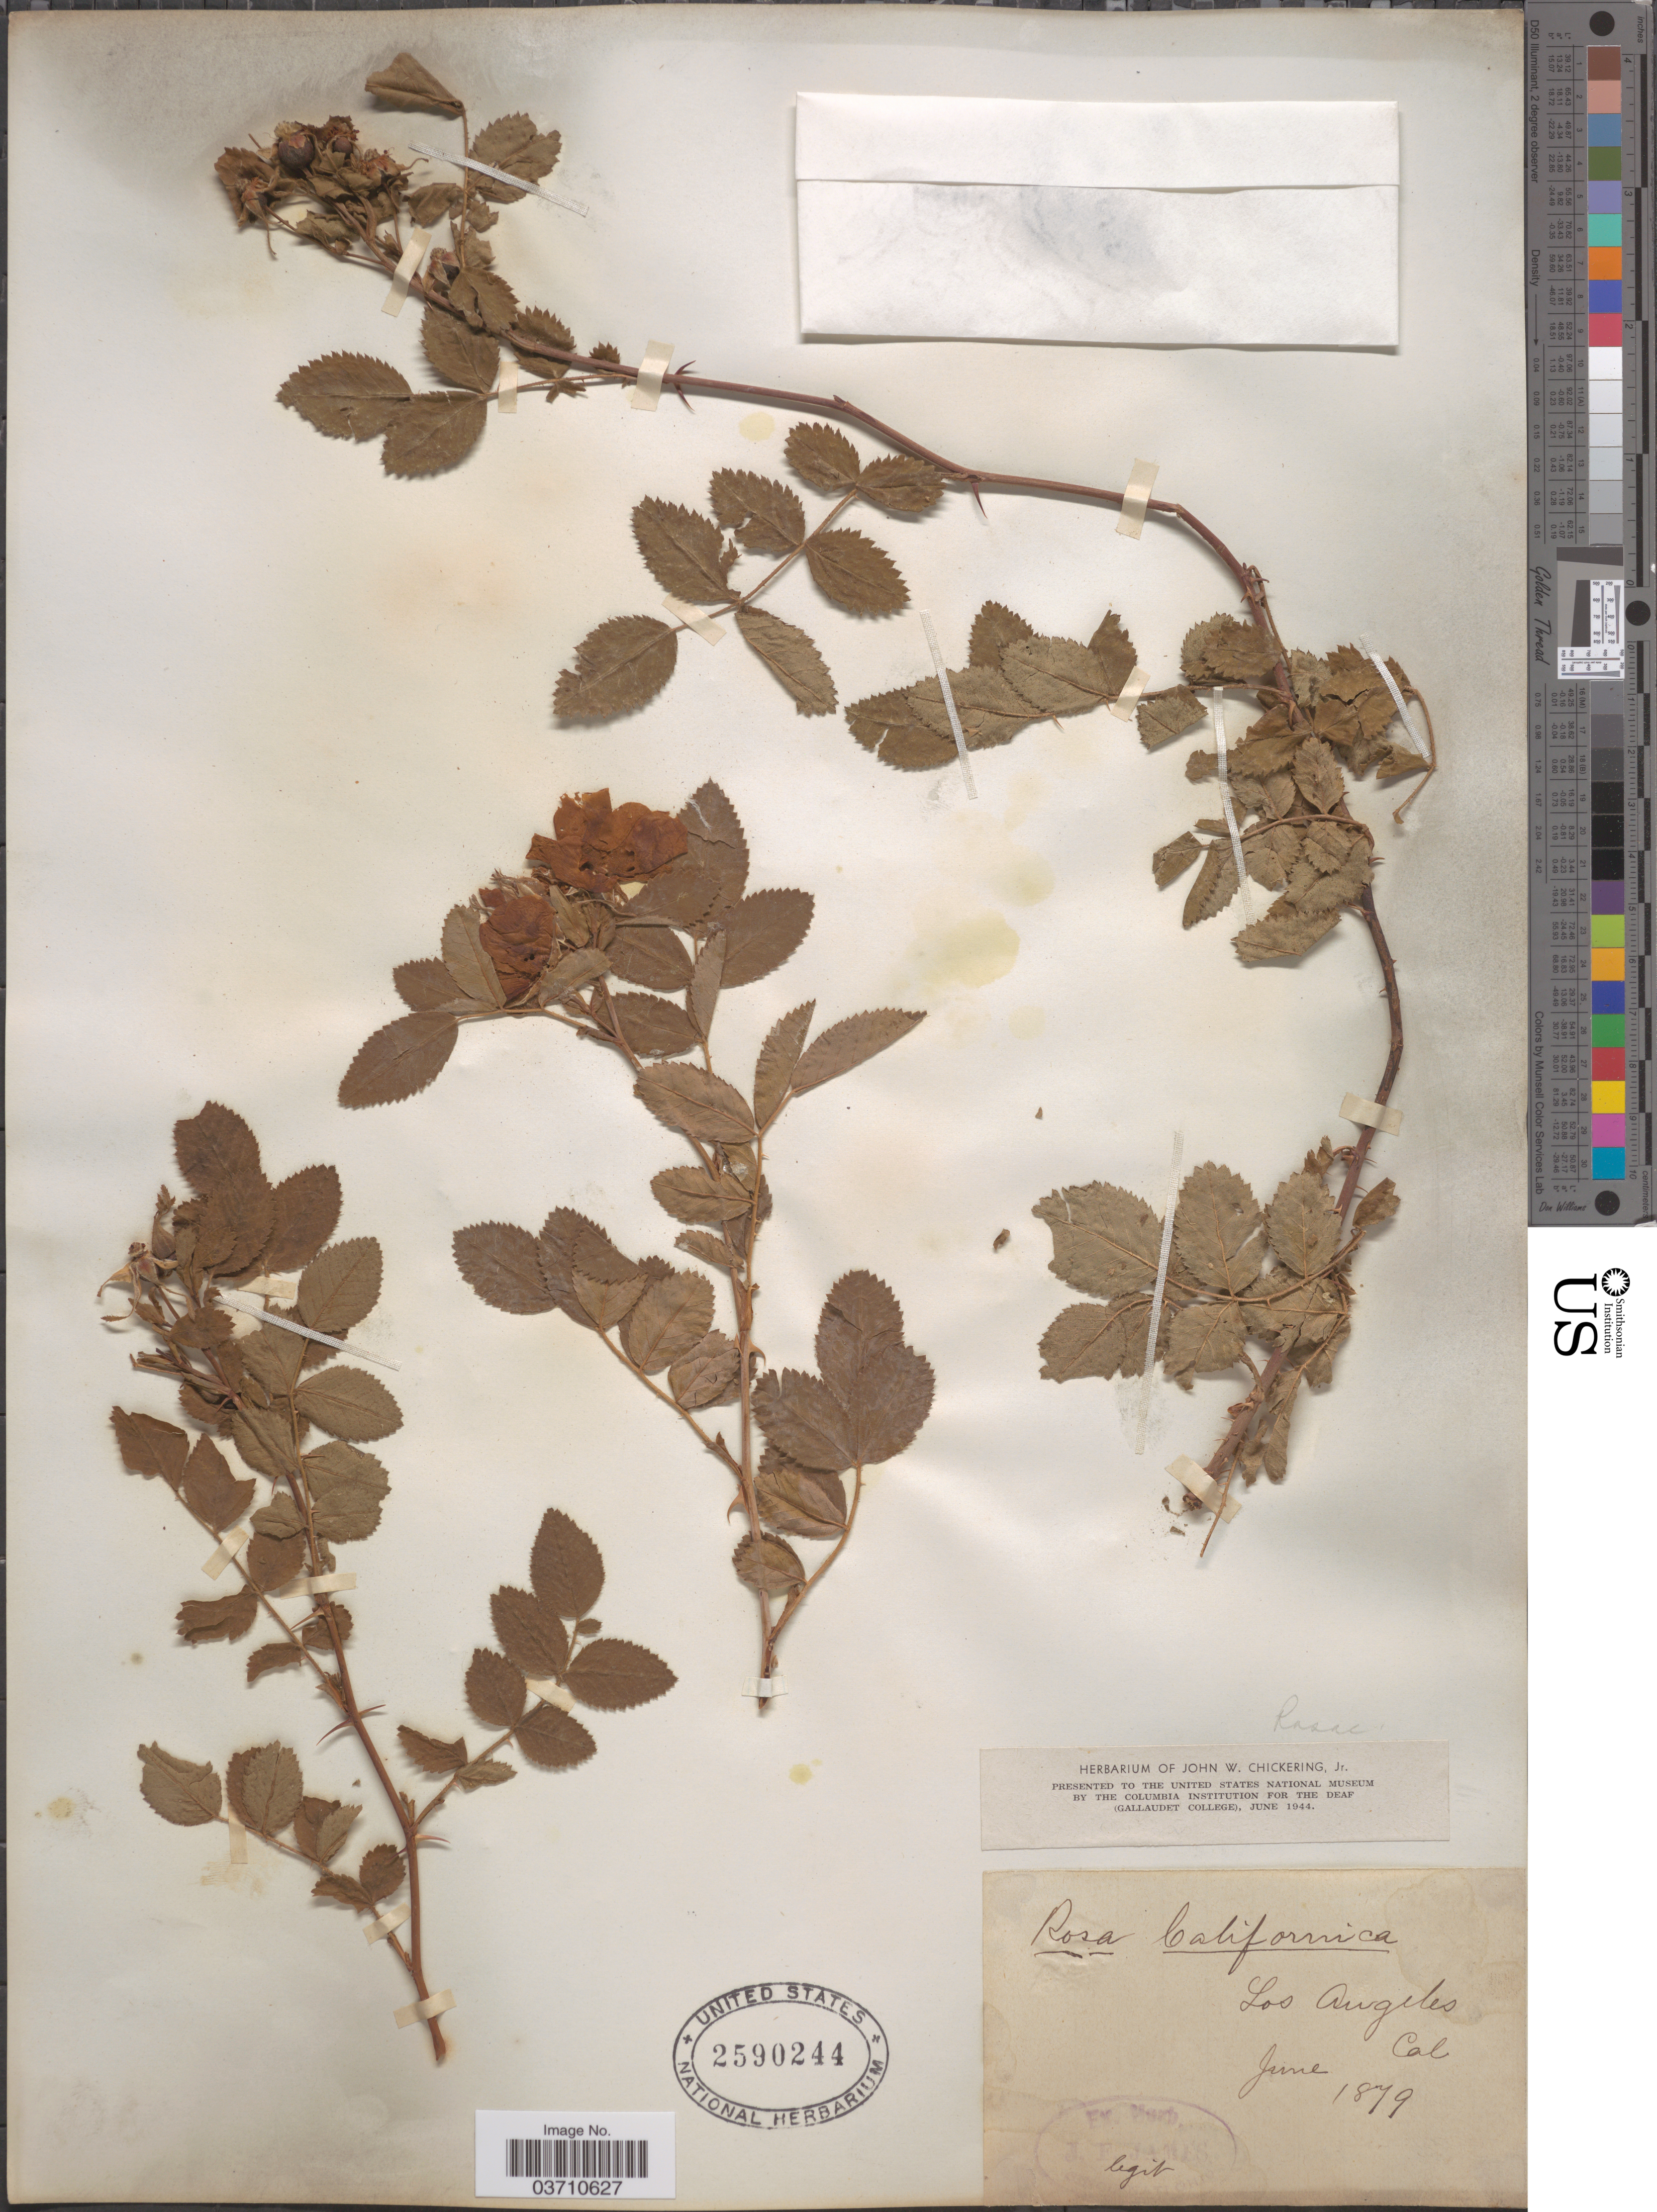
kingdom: Plantae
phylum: Tracheophyta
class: Magnoliopsida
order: Rosales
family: Rosaceae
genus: Rosa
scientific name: Rosa californica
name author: Cham. & Schltdl.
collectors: J. James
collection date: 1879-06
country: United States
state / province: California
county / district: Los Angeles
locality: Los Angeles.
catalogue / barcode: US 2590244